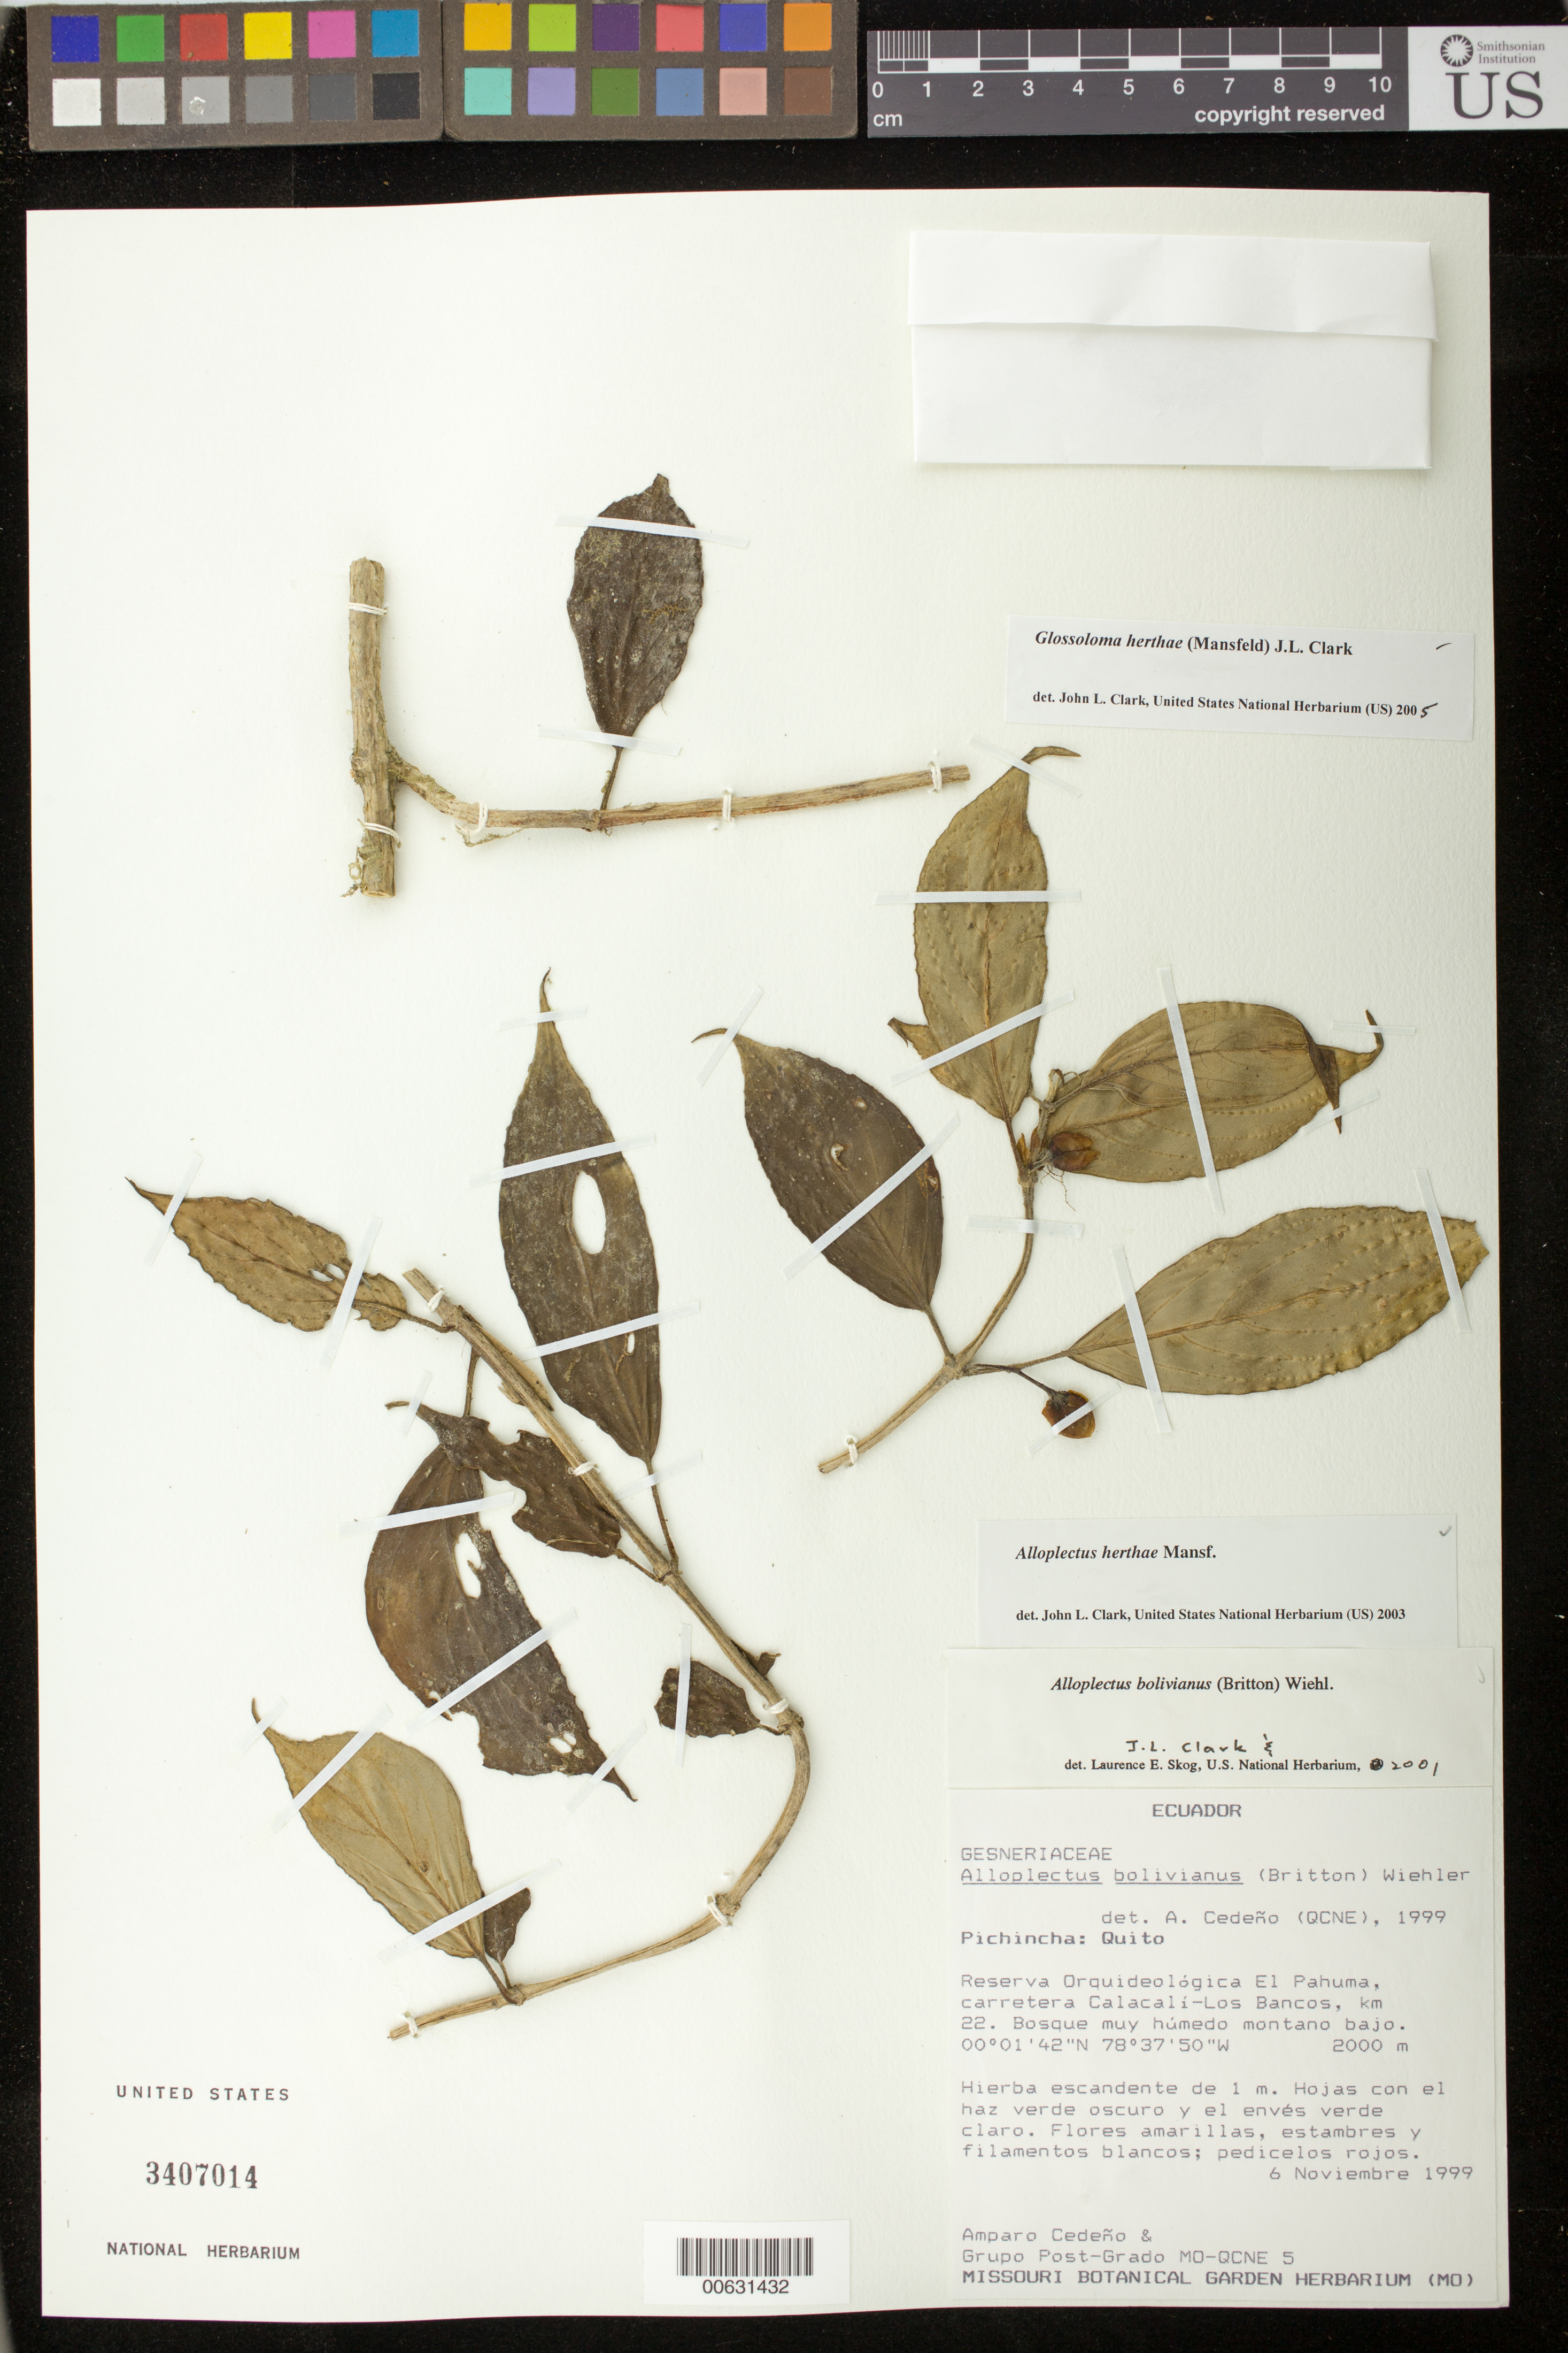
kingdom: Plantae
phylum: Tracheophyta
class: Magnoliopsida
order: Lamiales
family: Gesneriaceae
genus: Glossoloma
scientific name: Glossoloma herthae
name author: (Mansf.) J.L. Clark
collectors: A. Cedeño & Grupo Post-Grado MO-QCNE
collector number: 5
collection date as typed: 06 Nov 1999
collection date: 1999-11-06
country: Ecuador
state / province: Pichincha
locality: Quito; Reserva Orquideológica El Pahuma, carretera Calacalí-Los Bancos, km 22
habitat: Bosque muy húmedo montano bajo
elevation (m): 2000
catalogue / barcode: US 3407014